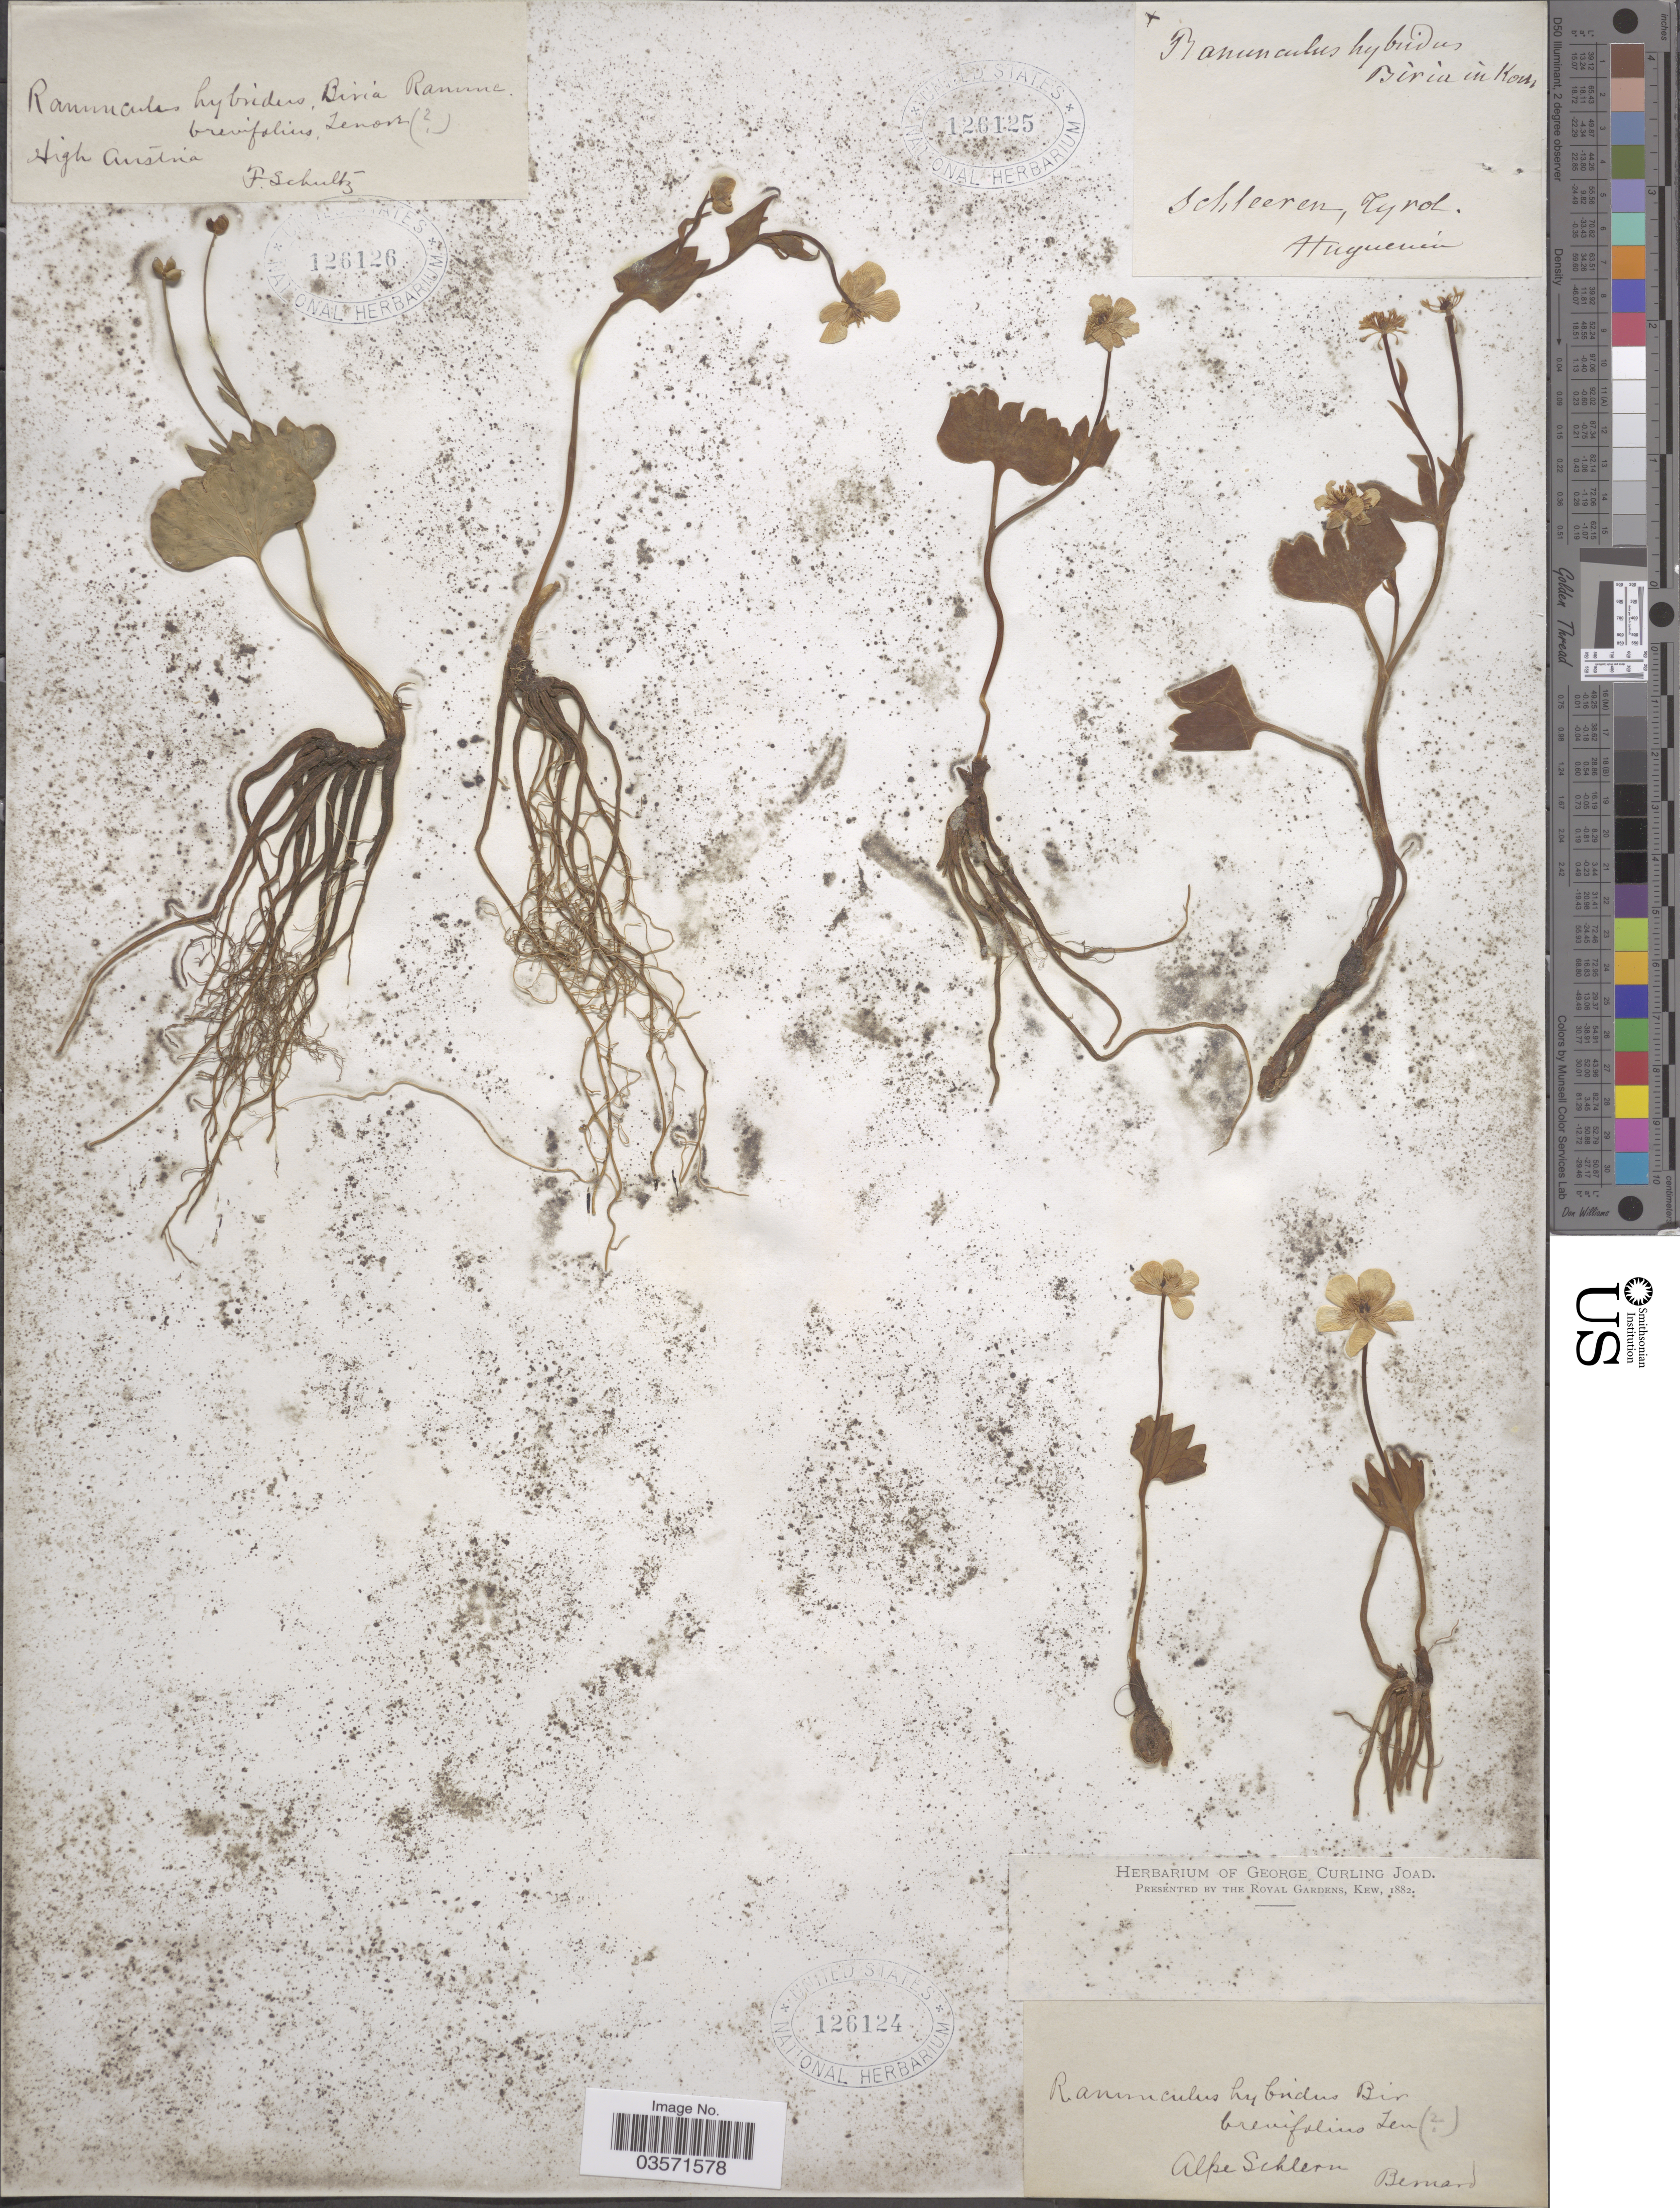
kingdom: Plantae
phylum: Tracheophyta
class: Magnoliopsida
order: Ranunculales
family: Ranunculaceae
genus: Ranunculus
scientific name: Ranunculus hybridus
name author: Biria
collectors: -. Bernard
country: Italy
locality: Alpe Schlern.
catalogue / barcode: US 126124-3